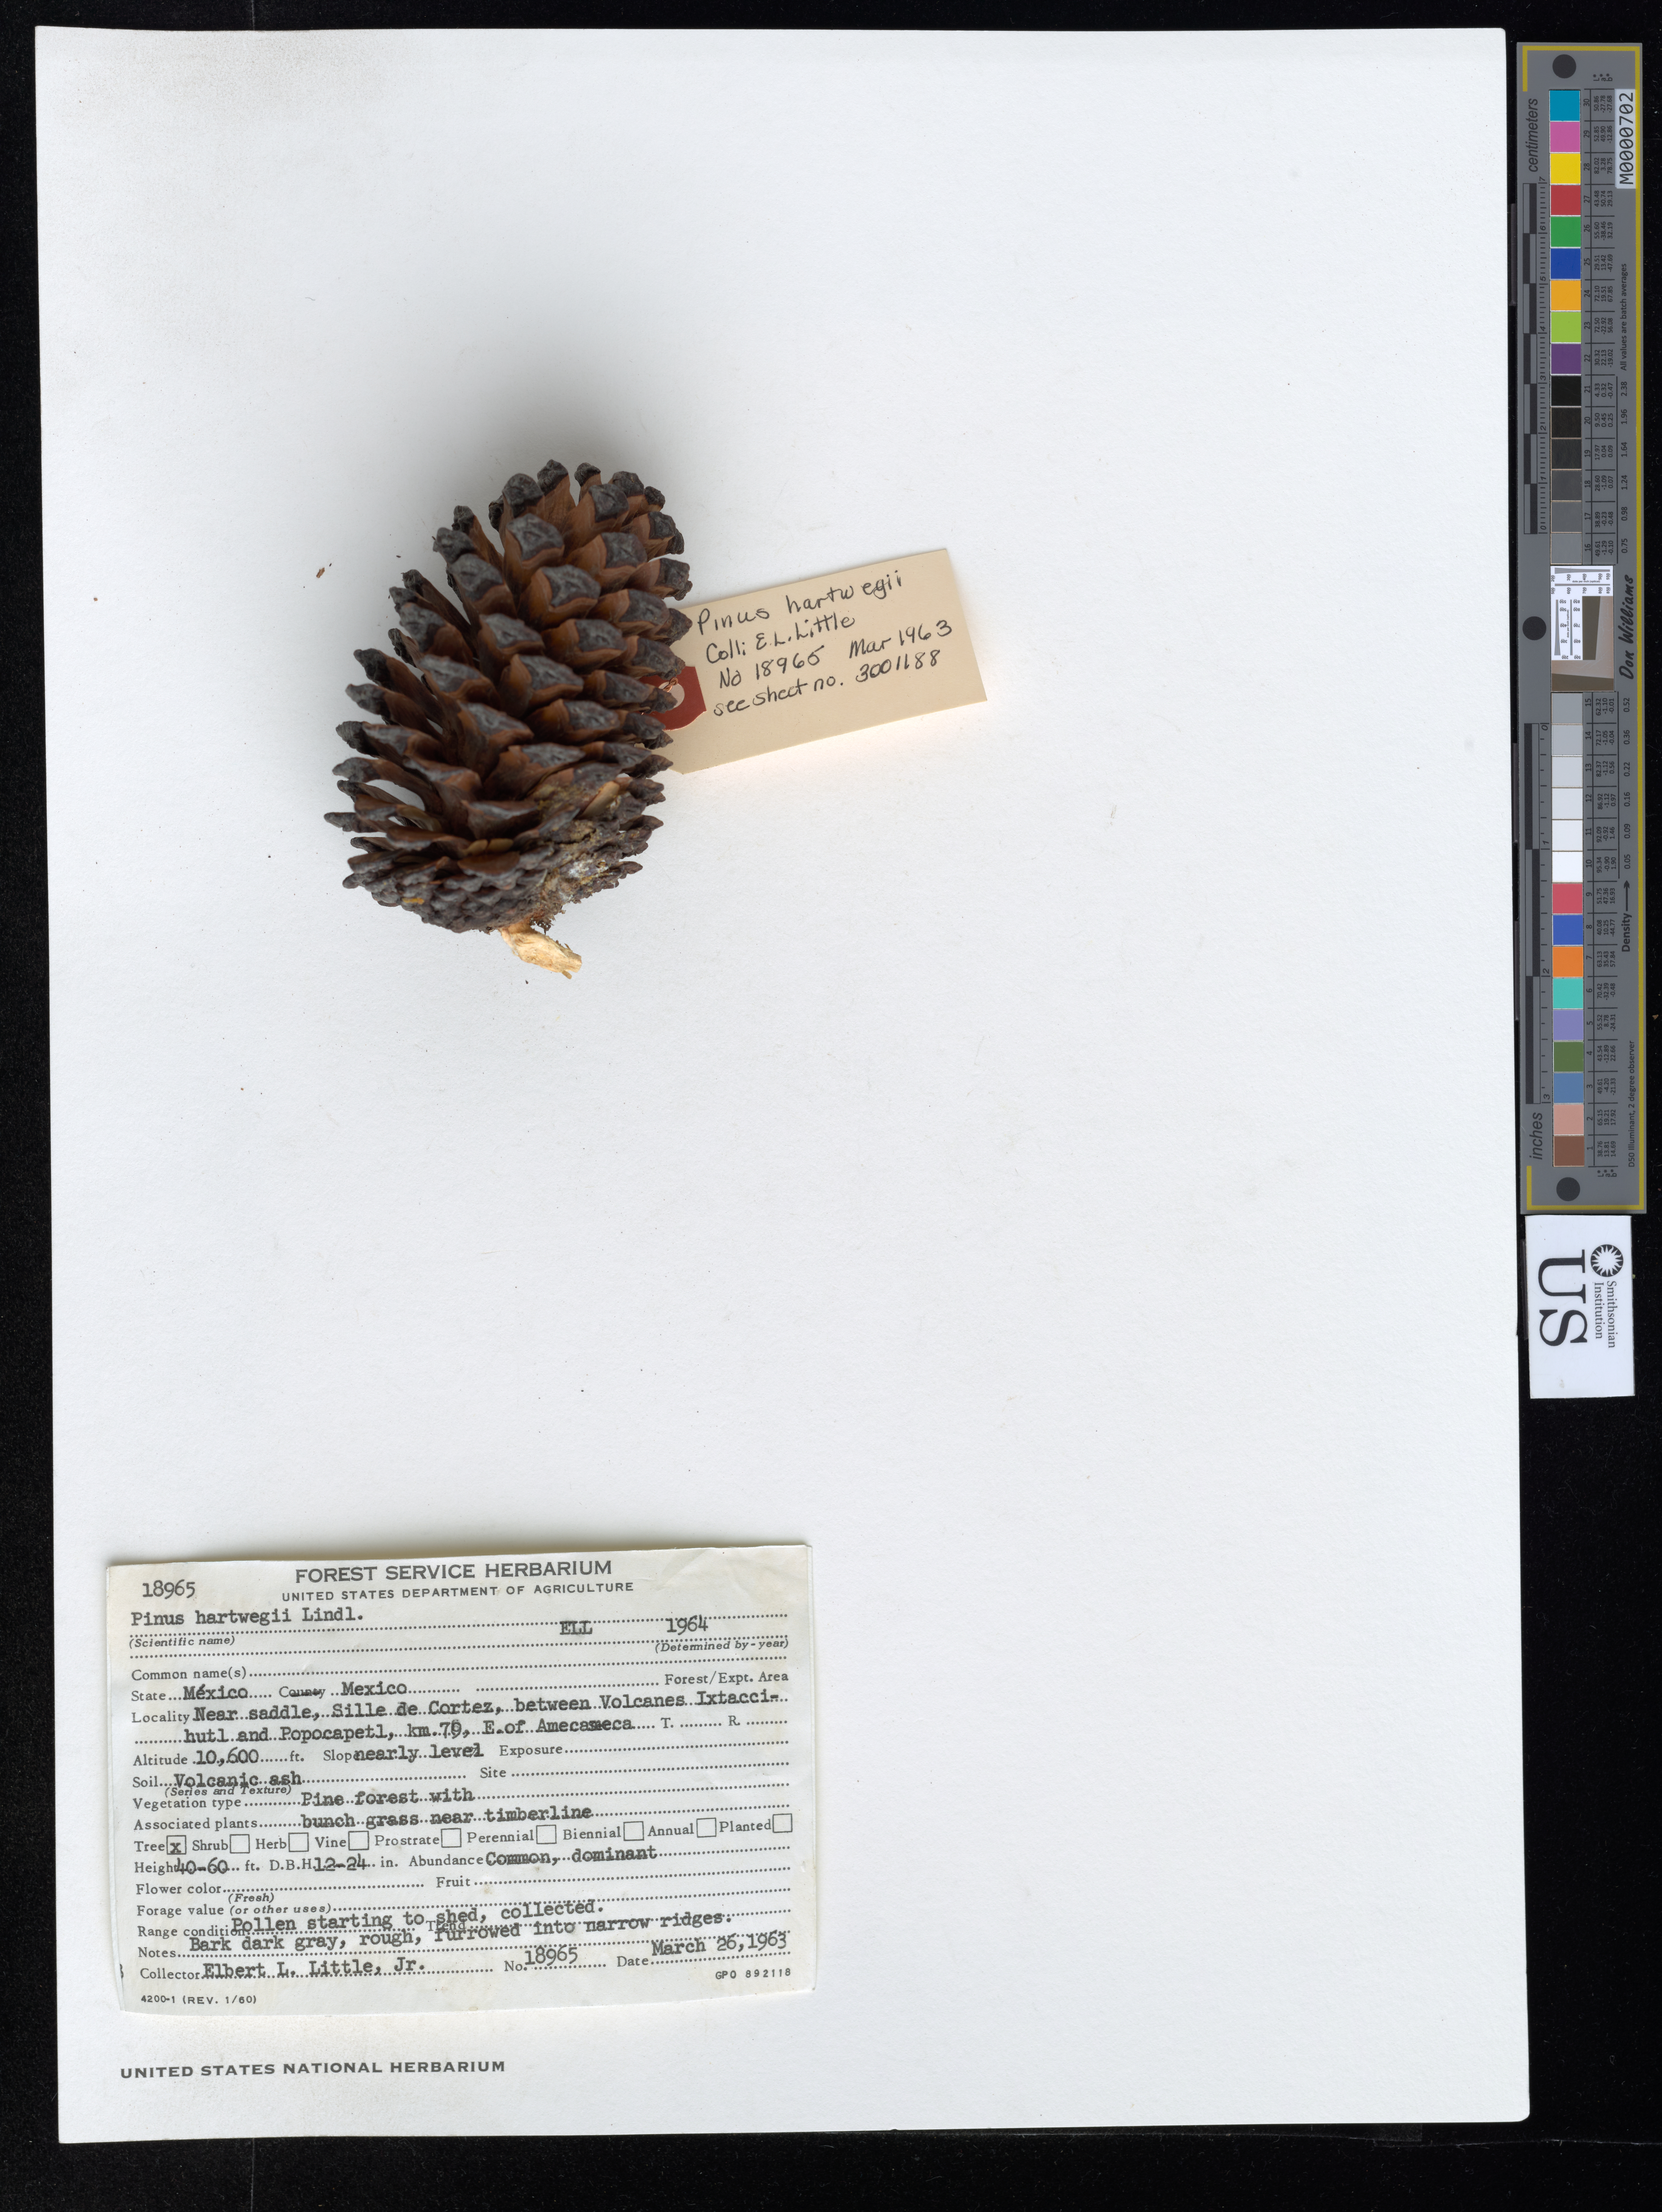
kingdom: Plantae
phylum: Tracheophyta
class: Pinopsida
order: Pinales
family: Pinaceae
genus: Pinus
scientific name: Pinus hartwegii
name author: Lindl.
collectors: E. L. Little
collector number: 18965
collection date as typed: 26 Mar 1963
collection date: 1963-03-26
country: Mexico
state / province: México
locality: Near saddle, Silla de Cortés, between Volcanes Ixtaccihuatl and Popocatepetl, km. 79 E of Amecameca.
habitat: Pine forest with bunch grass, near timberline. Soil Volcanic ash.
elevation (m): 3231